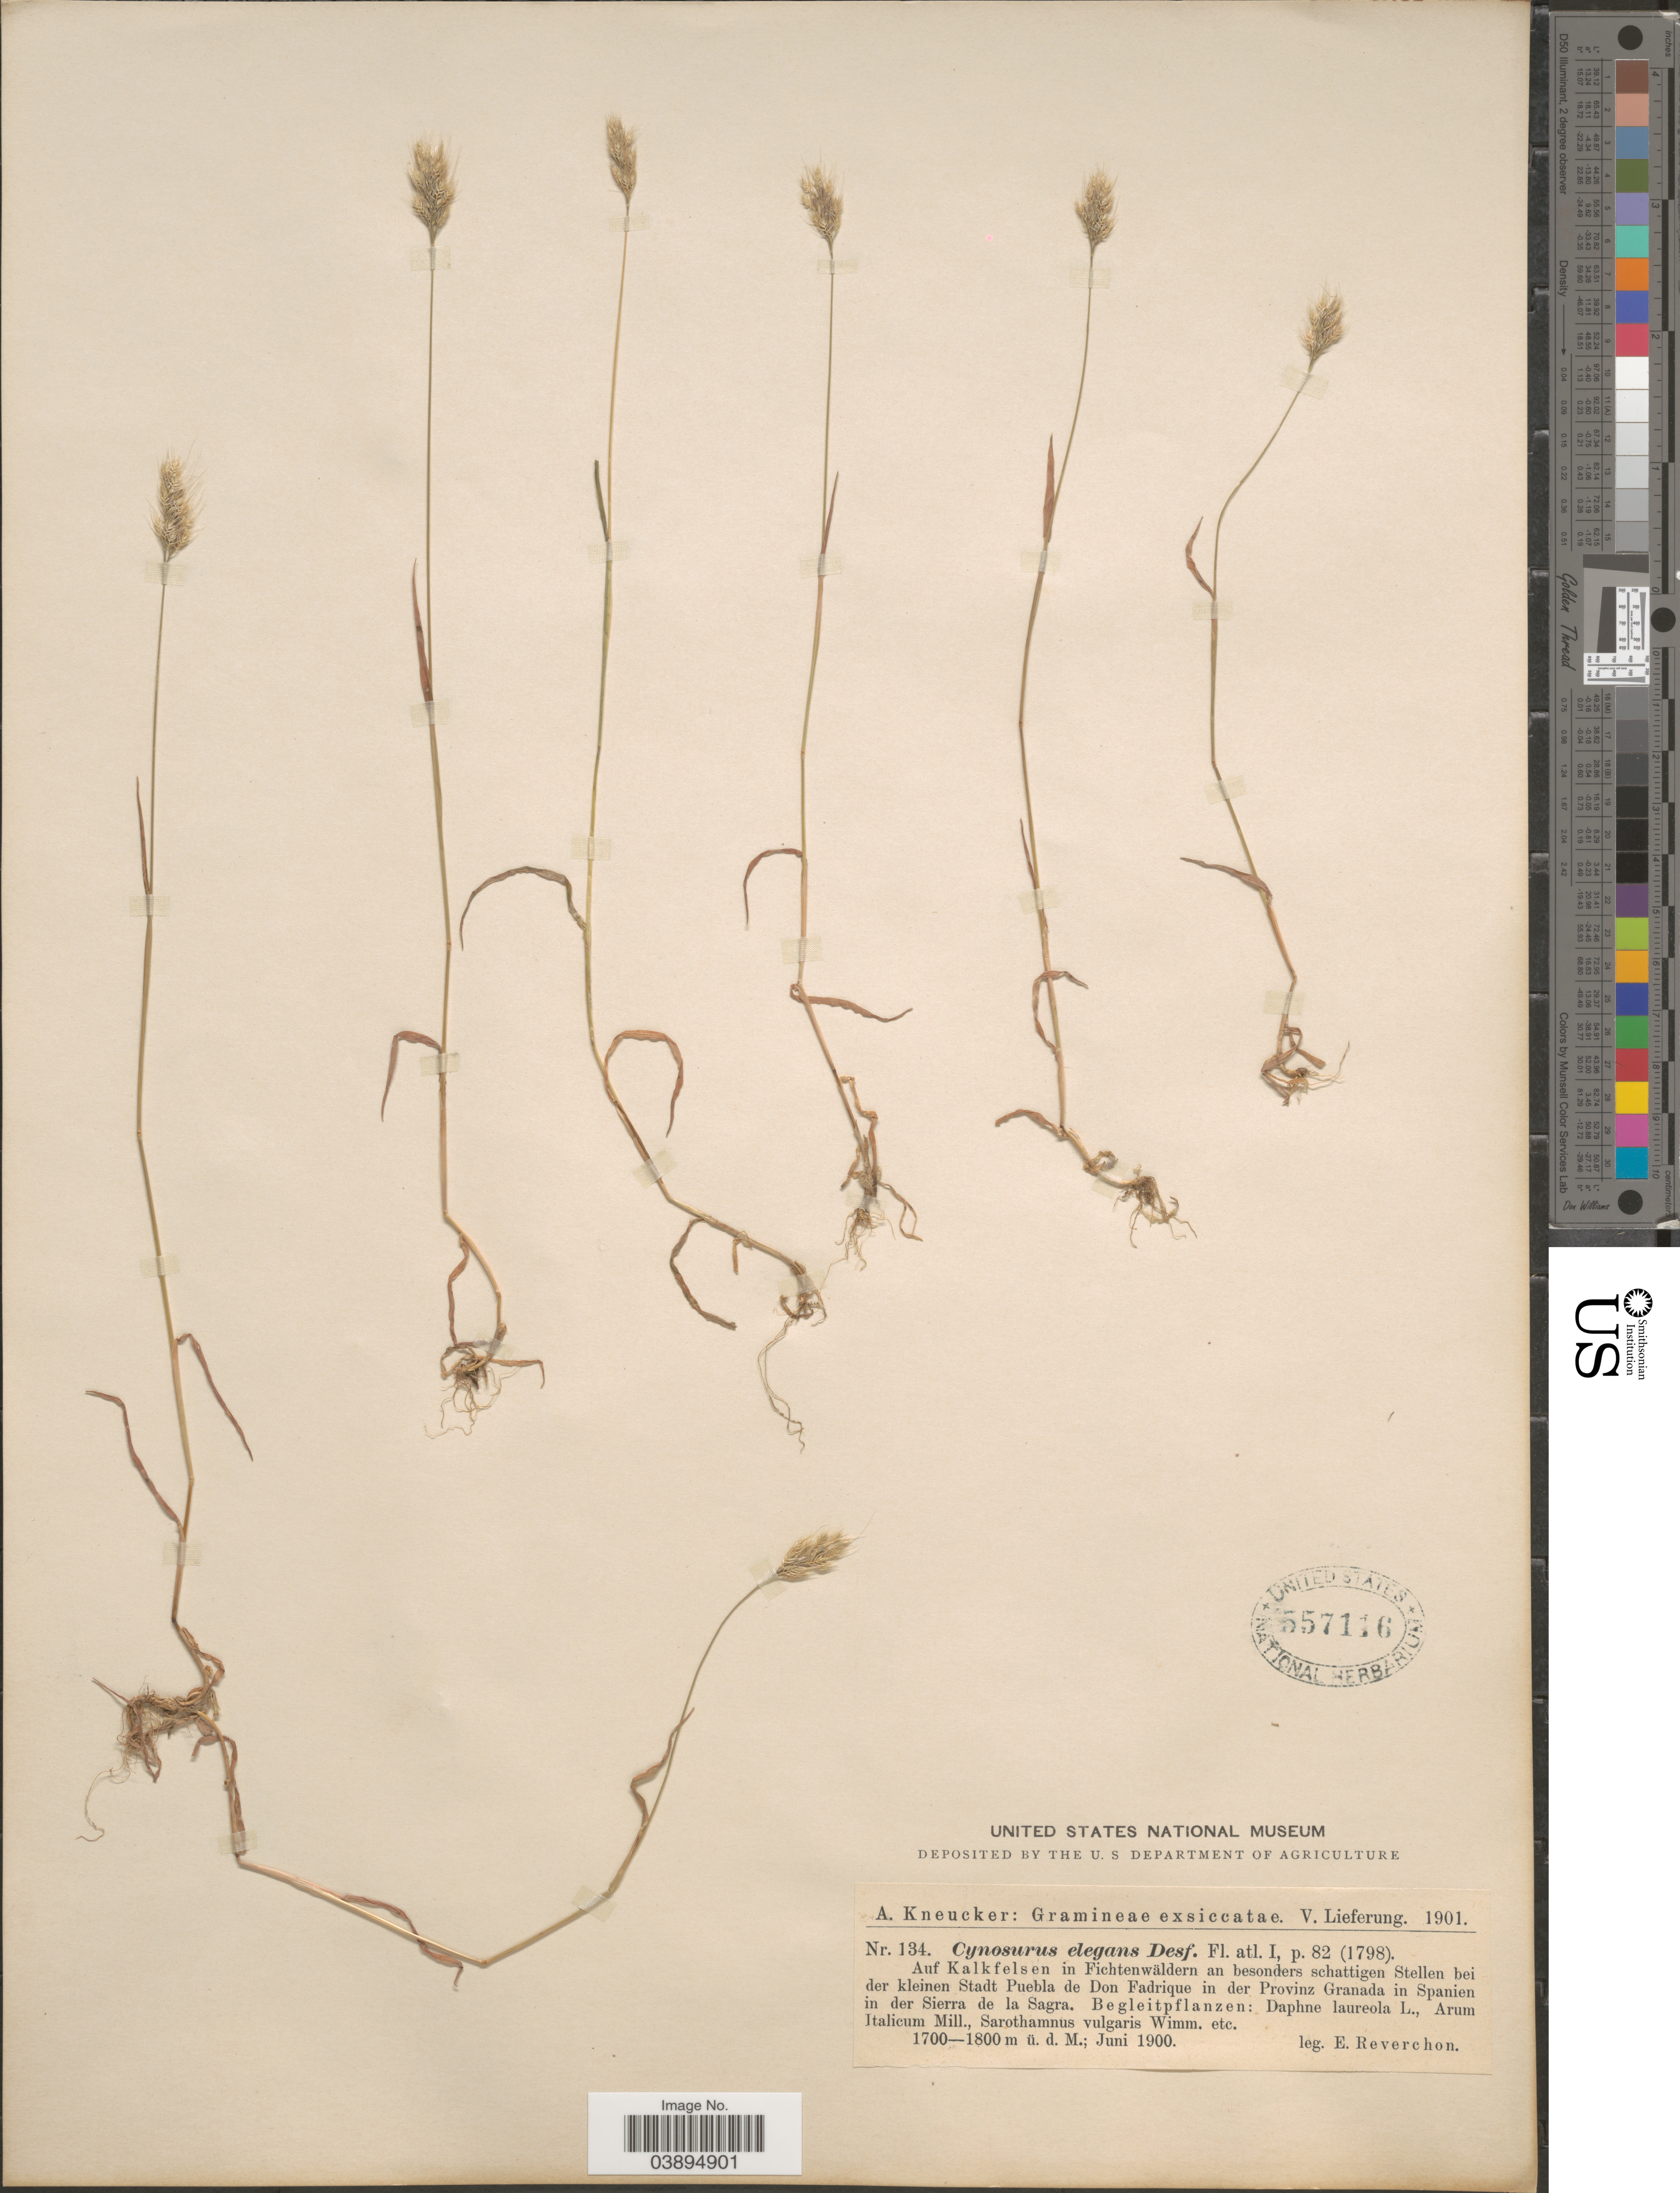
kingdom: Plantae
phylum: Tracheophyta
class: Liliopsida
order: Poales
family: Poaceae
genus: Cynosurus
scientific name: Cynosurus elegans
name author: Desf.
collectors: E. Reverchon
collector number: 134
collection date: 1900-06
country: Spain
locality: Auf Kalkfelsen in Fichtenwäldern an besonders schattigen Stellen bei der kleinen Stadt Puebla de Don Fadrique in der Provinz Granada in Spanien in der Sierra de la Sagra.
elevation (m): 1700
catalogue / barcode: US 557116